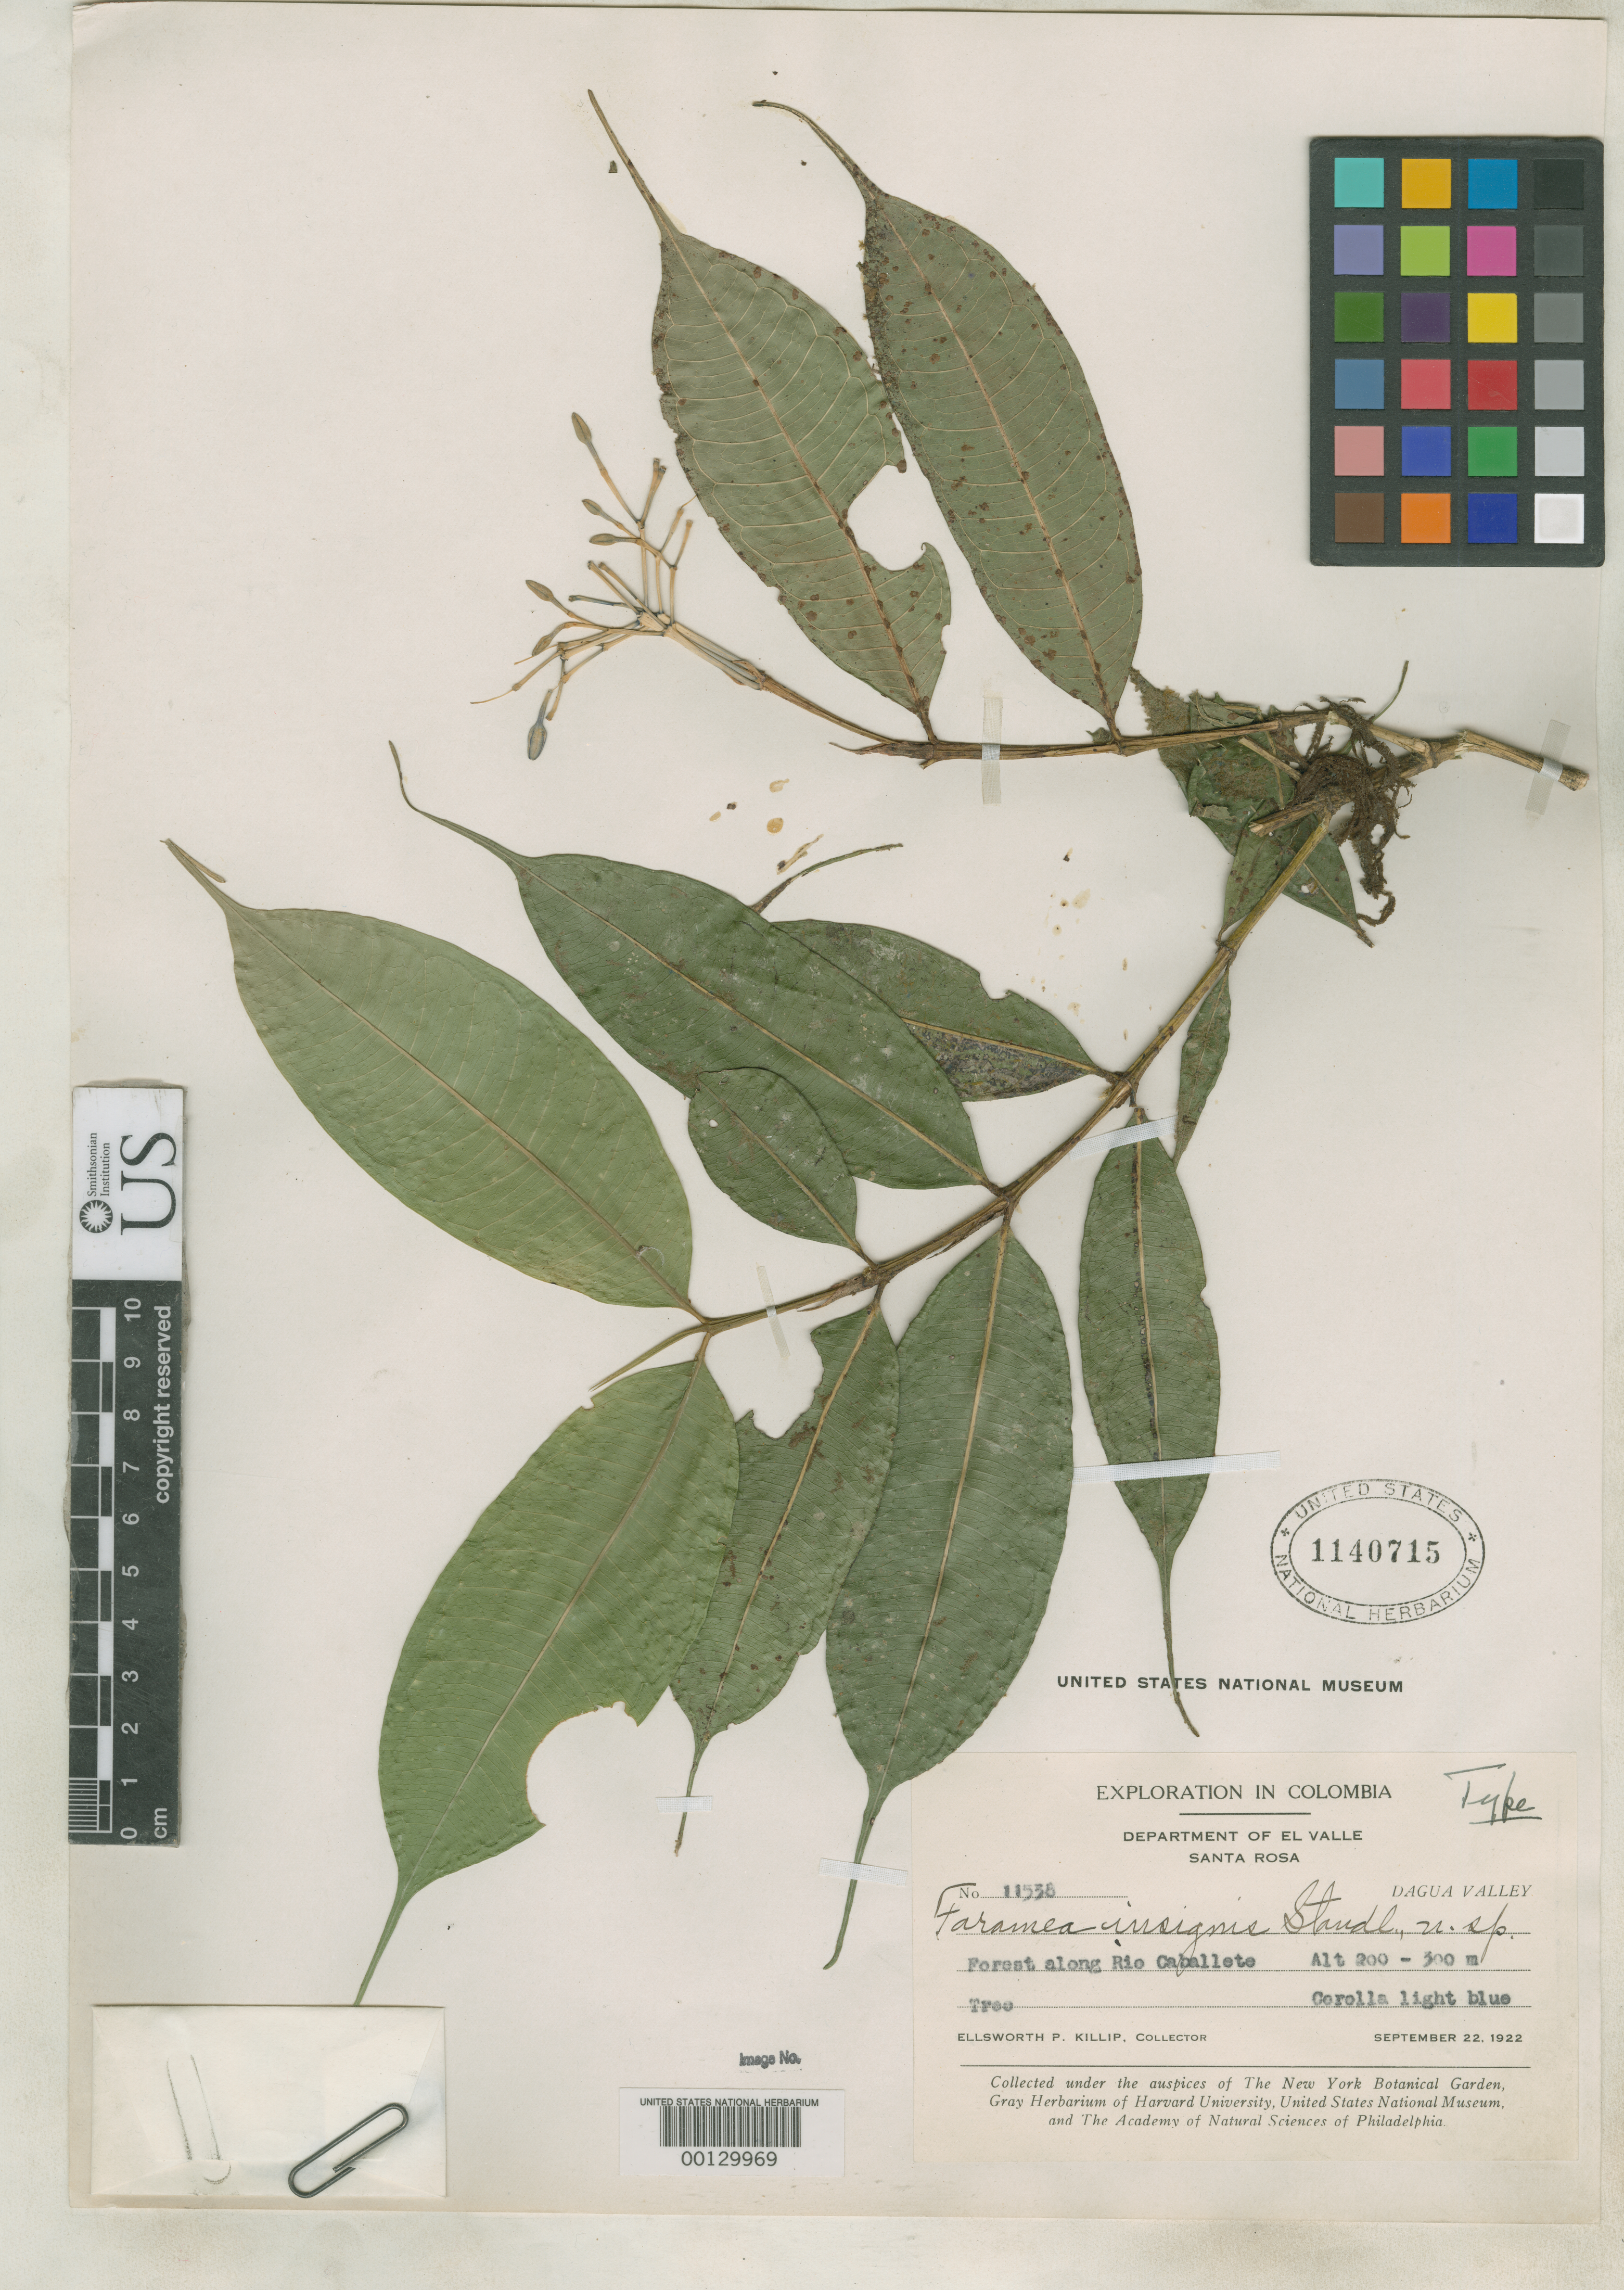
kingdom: Plantae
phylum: Tracheophyta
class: Magnoliopsida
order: Gentianales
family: Rubiaceae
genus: Faramea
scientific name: Faramea insignis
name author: Standl.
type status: Holotype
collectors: E. P. Killip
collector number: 11538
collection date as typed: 22 Sep 1922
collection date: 1922-09-22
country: Colombia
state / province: Valle del Cauca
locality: Santa Rosa, Rio Caballete.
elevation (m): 200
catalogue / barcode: US 1140715